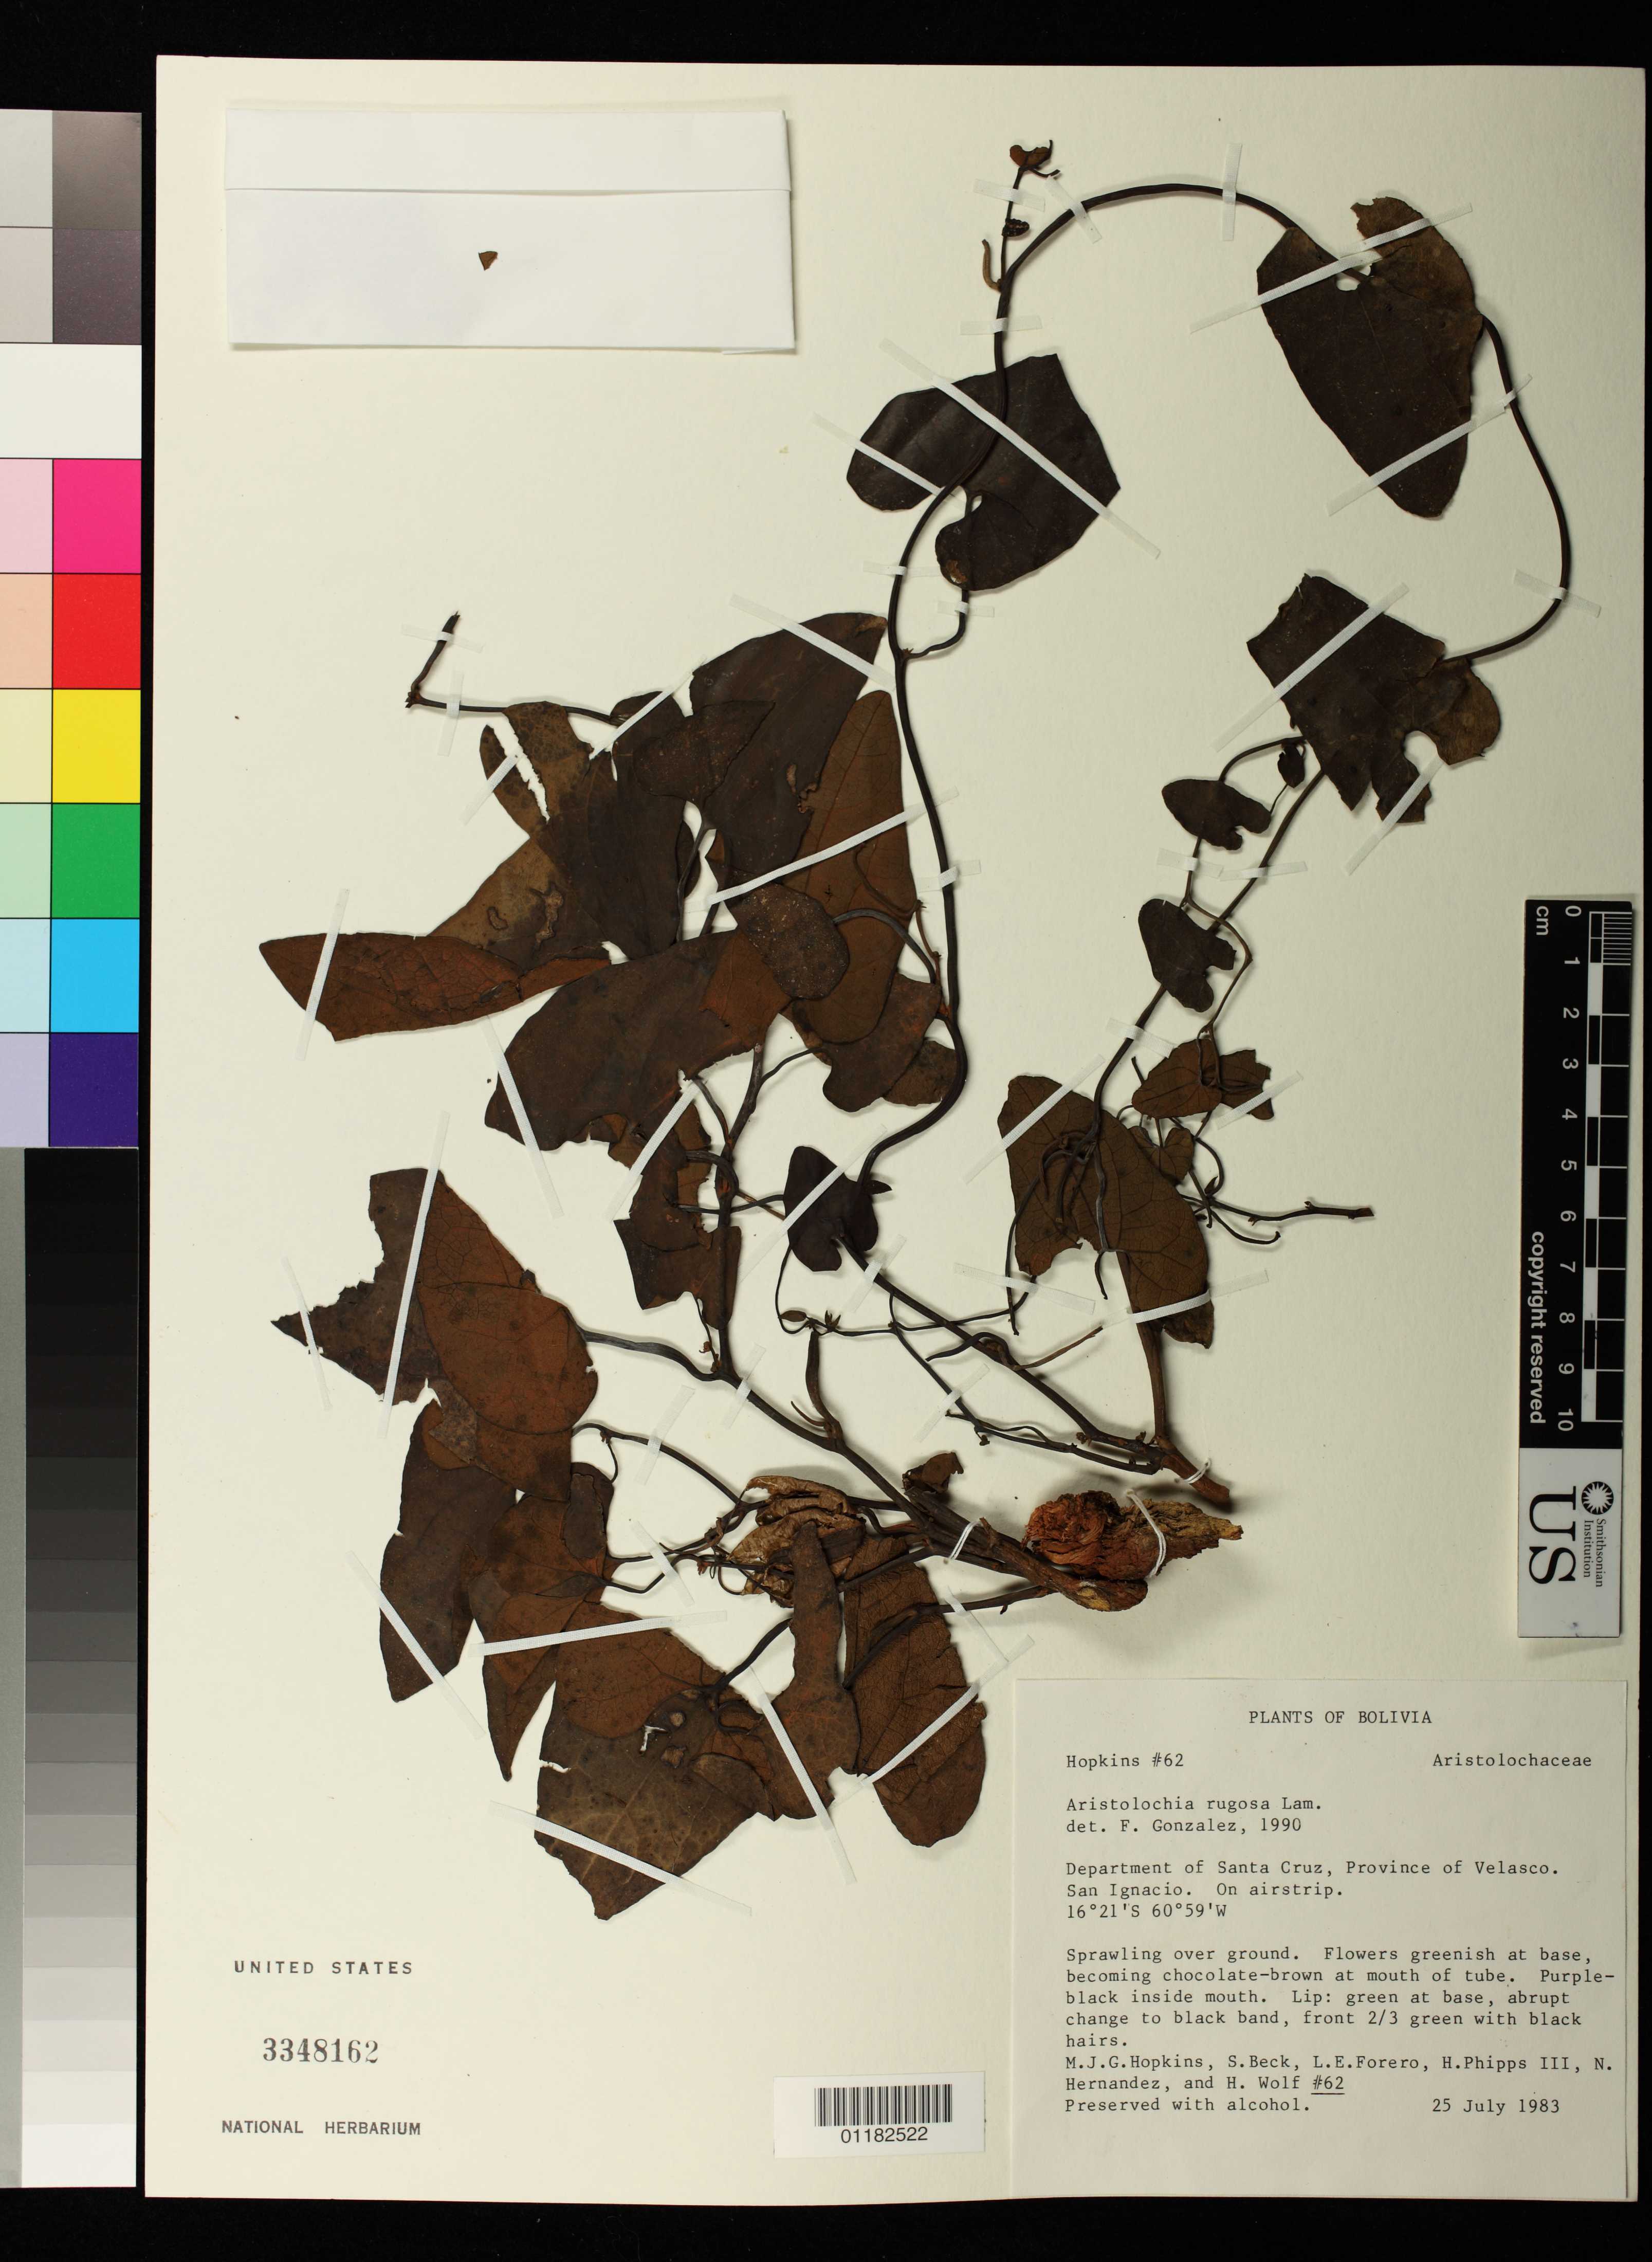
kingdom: Plantae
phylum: Tracheophyta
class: Magnoliopsida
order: Piperales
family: Aristolochiaceae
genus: Aristolochia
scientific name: Aristolochia rugosa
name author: Lam.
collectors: M. J. G. Hopkins, S. G. Beck, L. E. Forero & H. Phipps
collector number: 62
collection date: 1983-07-25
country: Bolivia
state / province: Santa Cruz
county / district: Velasco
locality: Province Velasco. San Ignacio on airstrip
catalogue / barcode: US 3348162